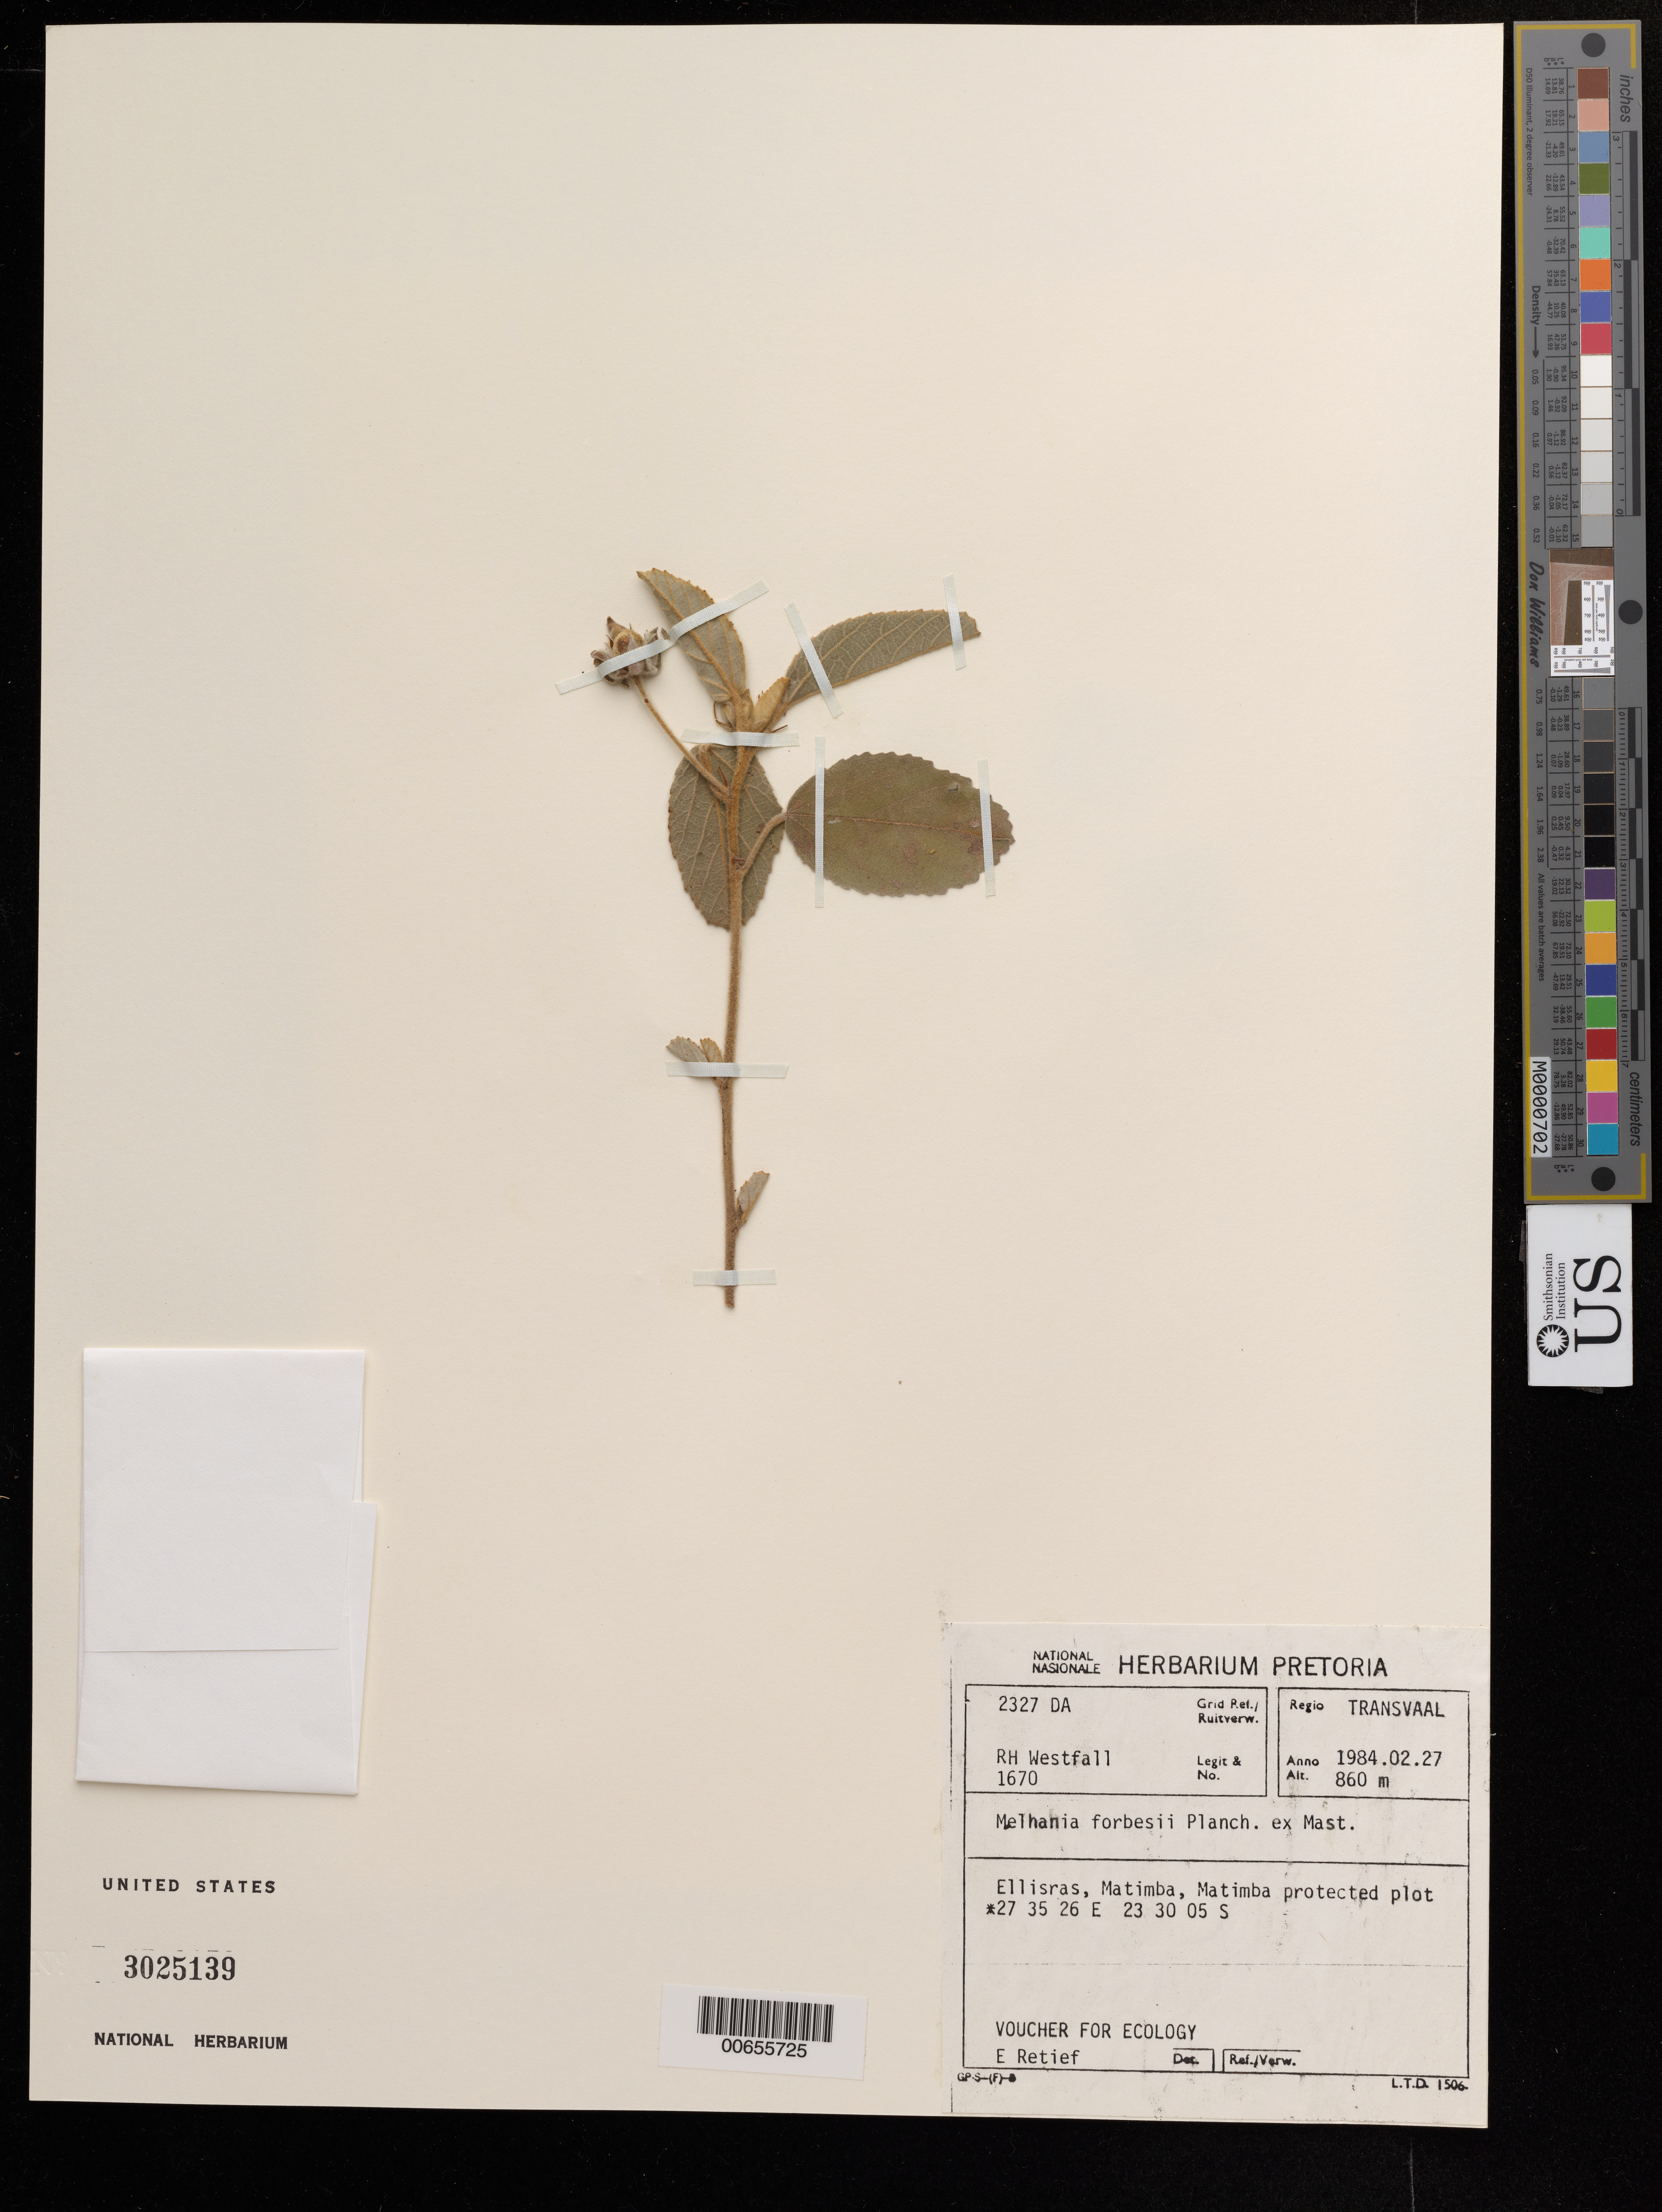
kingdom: Plantae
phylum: Tracheophyta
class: Magnoliopsida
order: Malvales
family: Malvaceae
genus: Melhania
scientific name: Melhania forbesii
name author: Planch. ex Mast.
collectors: R. Westfall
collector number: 1670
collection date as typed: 27 Feb 1984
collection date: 1984-02-27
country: South Africa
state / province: Limpopo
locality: Ellisras, Matimba, Matimba protected plot. Transvaal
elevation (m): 840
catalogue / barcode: US 3025139